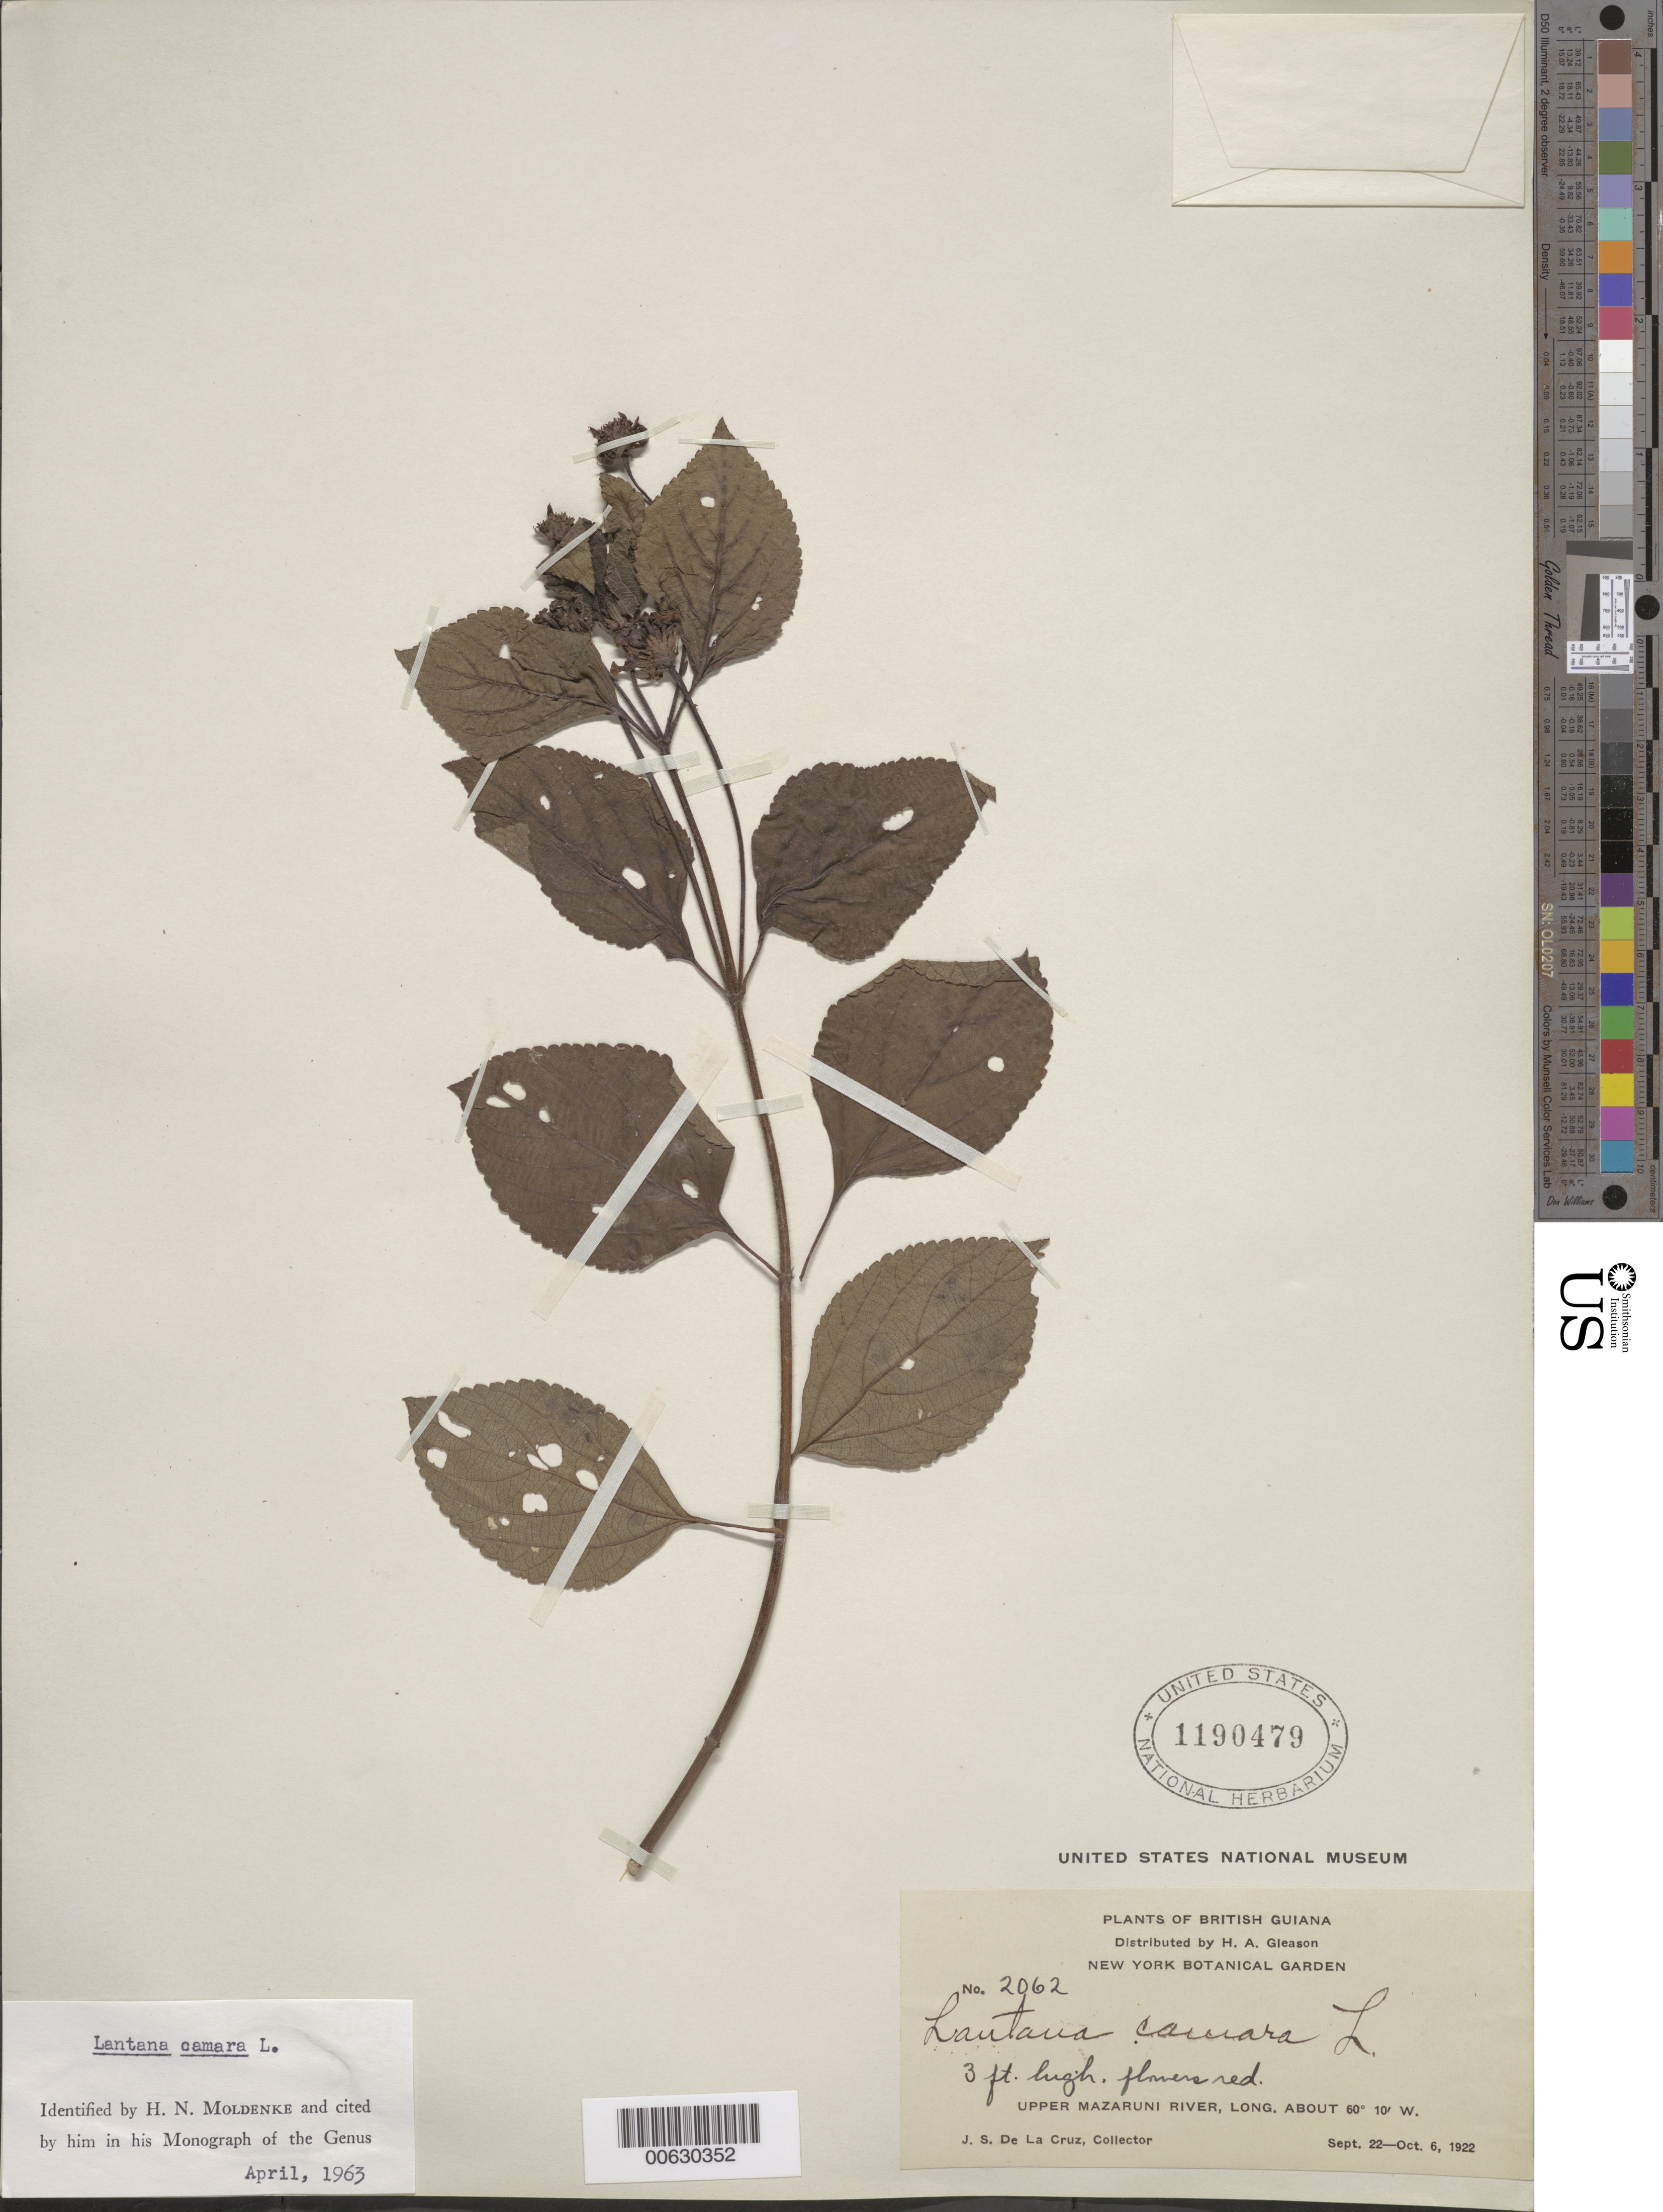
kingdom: Plantae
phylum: Tracheophyta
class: Magnoliopsida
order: Lamiales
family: Verbenaceae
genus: Lantana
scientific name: Lantana camara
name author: L.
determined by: Moldenke, H. N.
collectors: J. S. de la Cruz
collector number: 2062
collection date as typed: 22-Sep-22 to 6-Oct-22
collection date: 1922-09-22/1922-10-06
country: Guyana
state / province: Cuyuni-Mazaruni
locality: Upper Mazaruni R.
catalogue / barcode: US 1190479